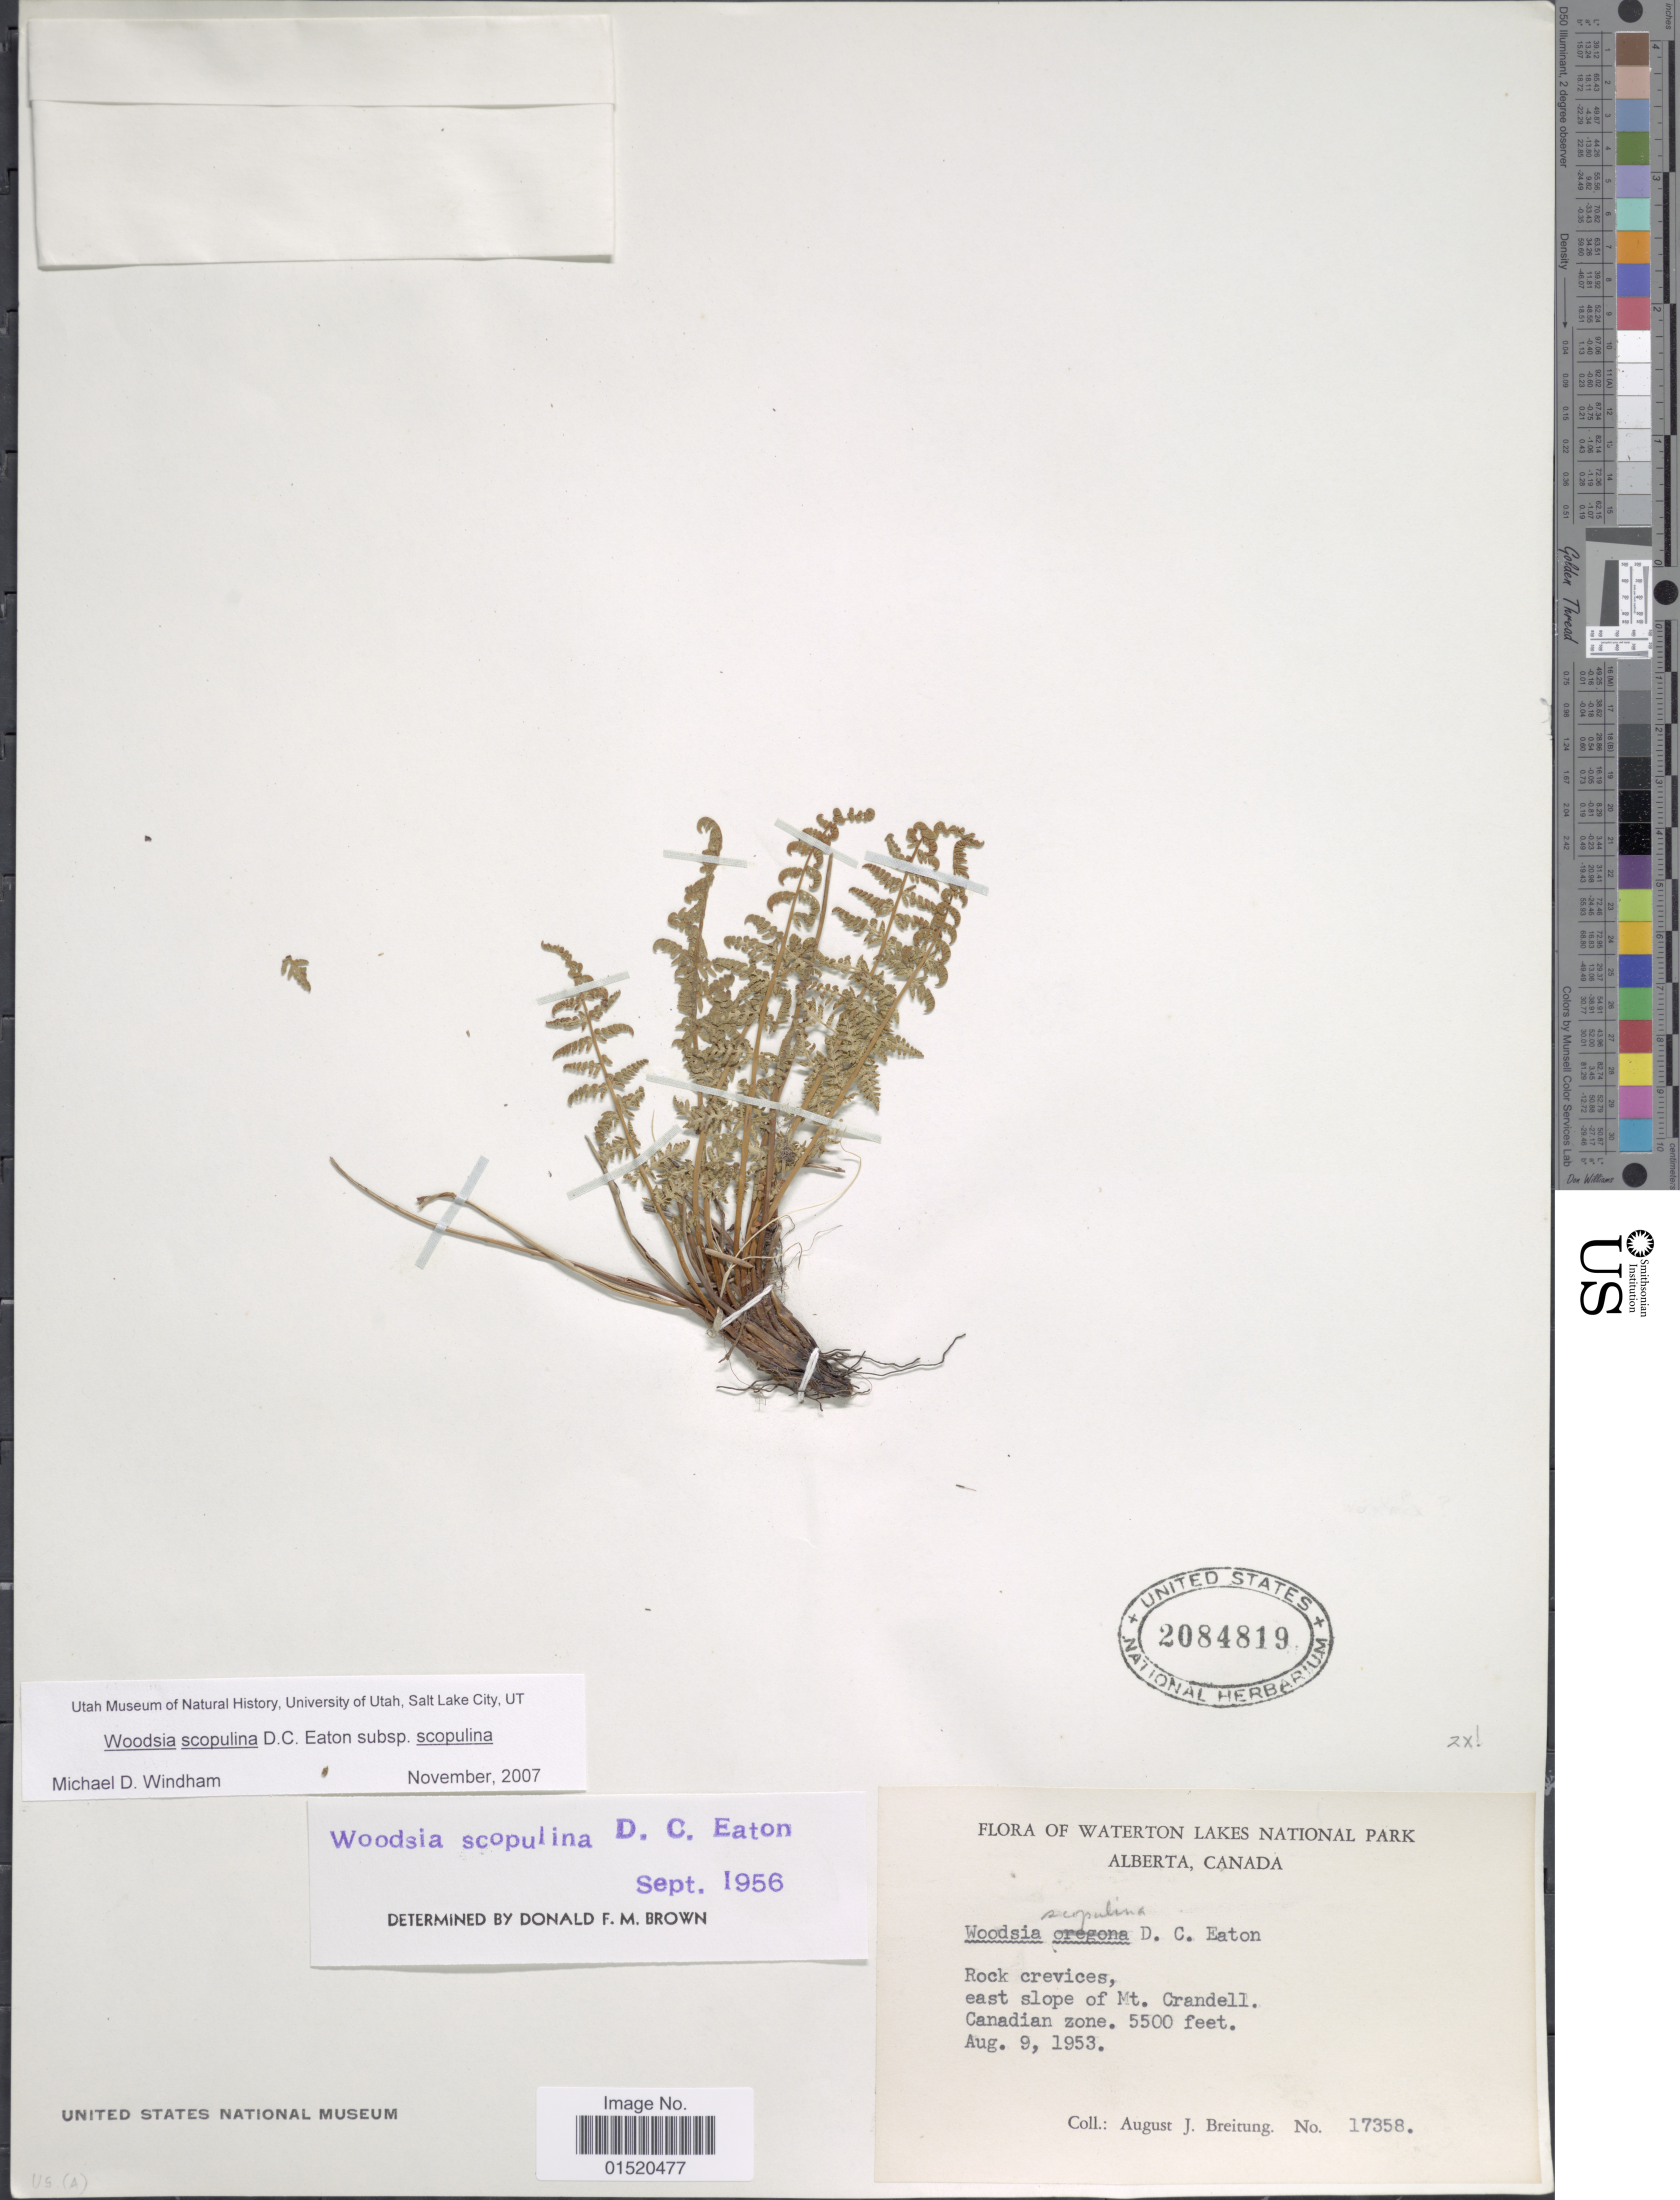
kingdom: Plantae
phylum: Tracheophyta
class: Polypodiopsida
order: Polypodiales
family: Woodsiaceae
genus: Woodsia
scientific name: Woodsia scopulina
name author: D.C. Eaton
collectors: A. Breitung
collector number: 17358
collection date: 1953-08-09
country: Canada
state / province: Alberta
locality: Waterton Lakes national Park, Rock crevices, east slope of Mt Crandell. Canadian Zone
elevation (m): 1676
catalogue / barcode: US 2084819